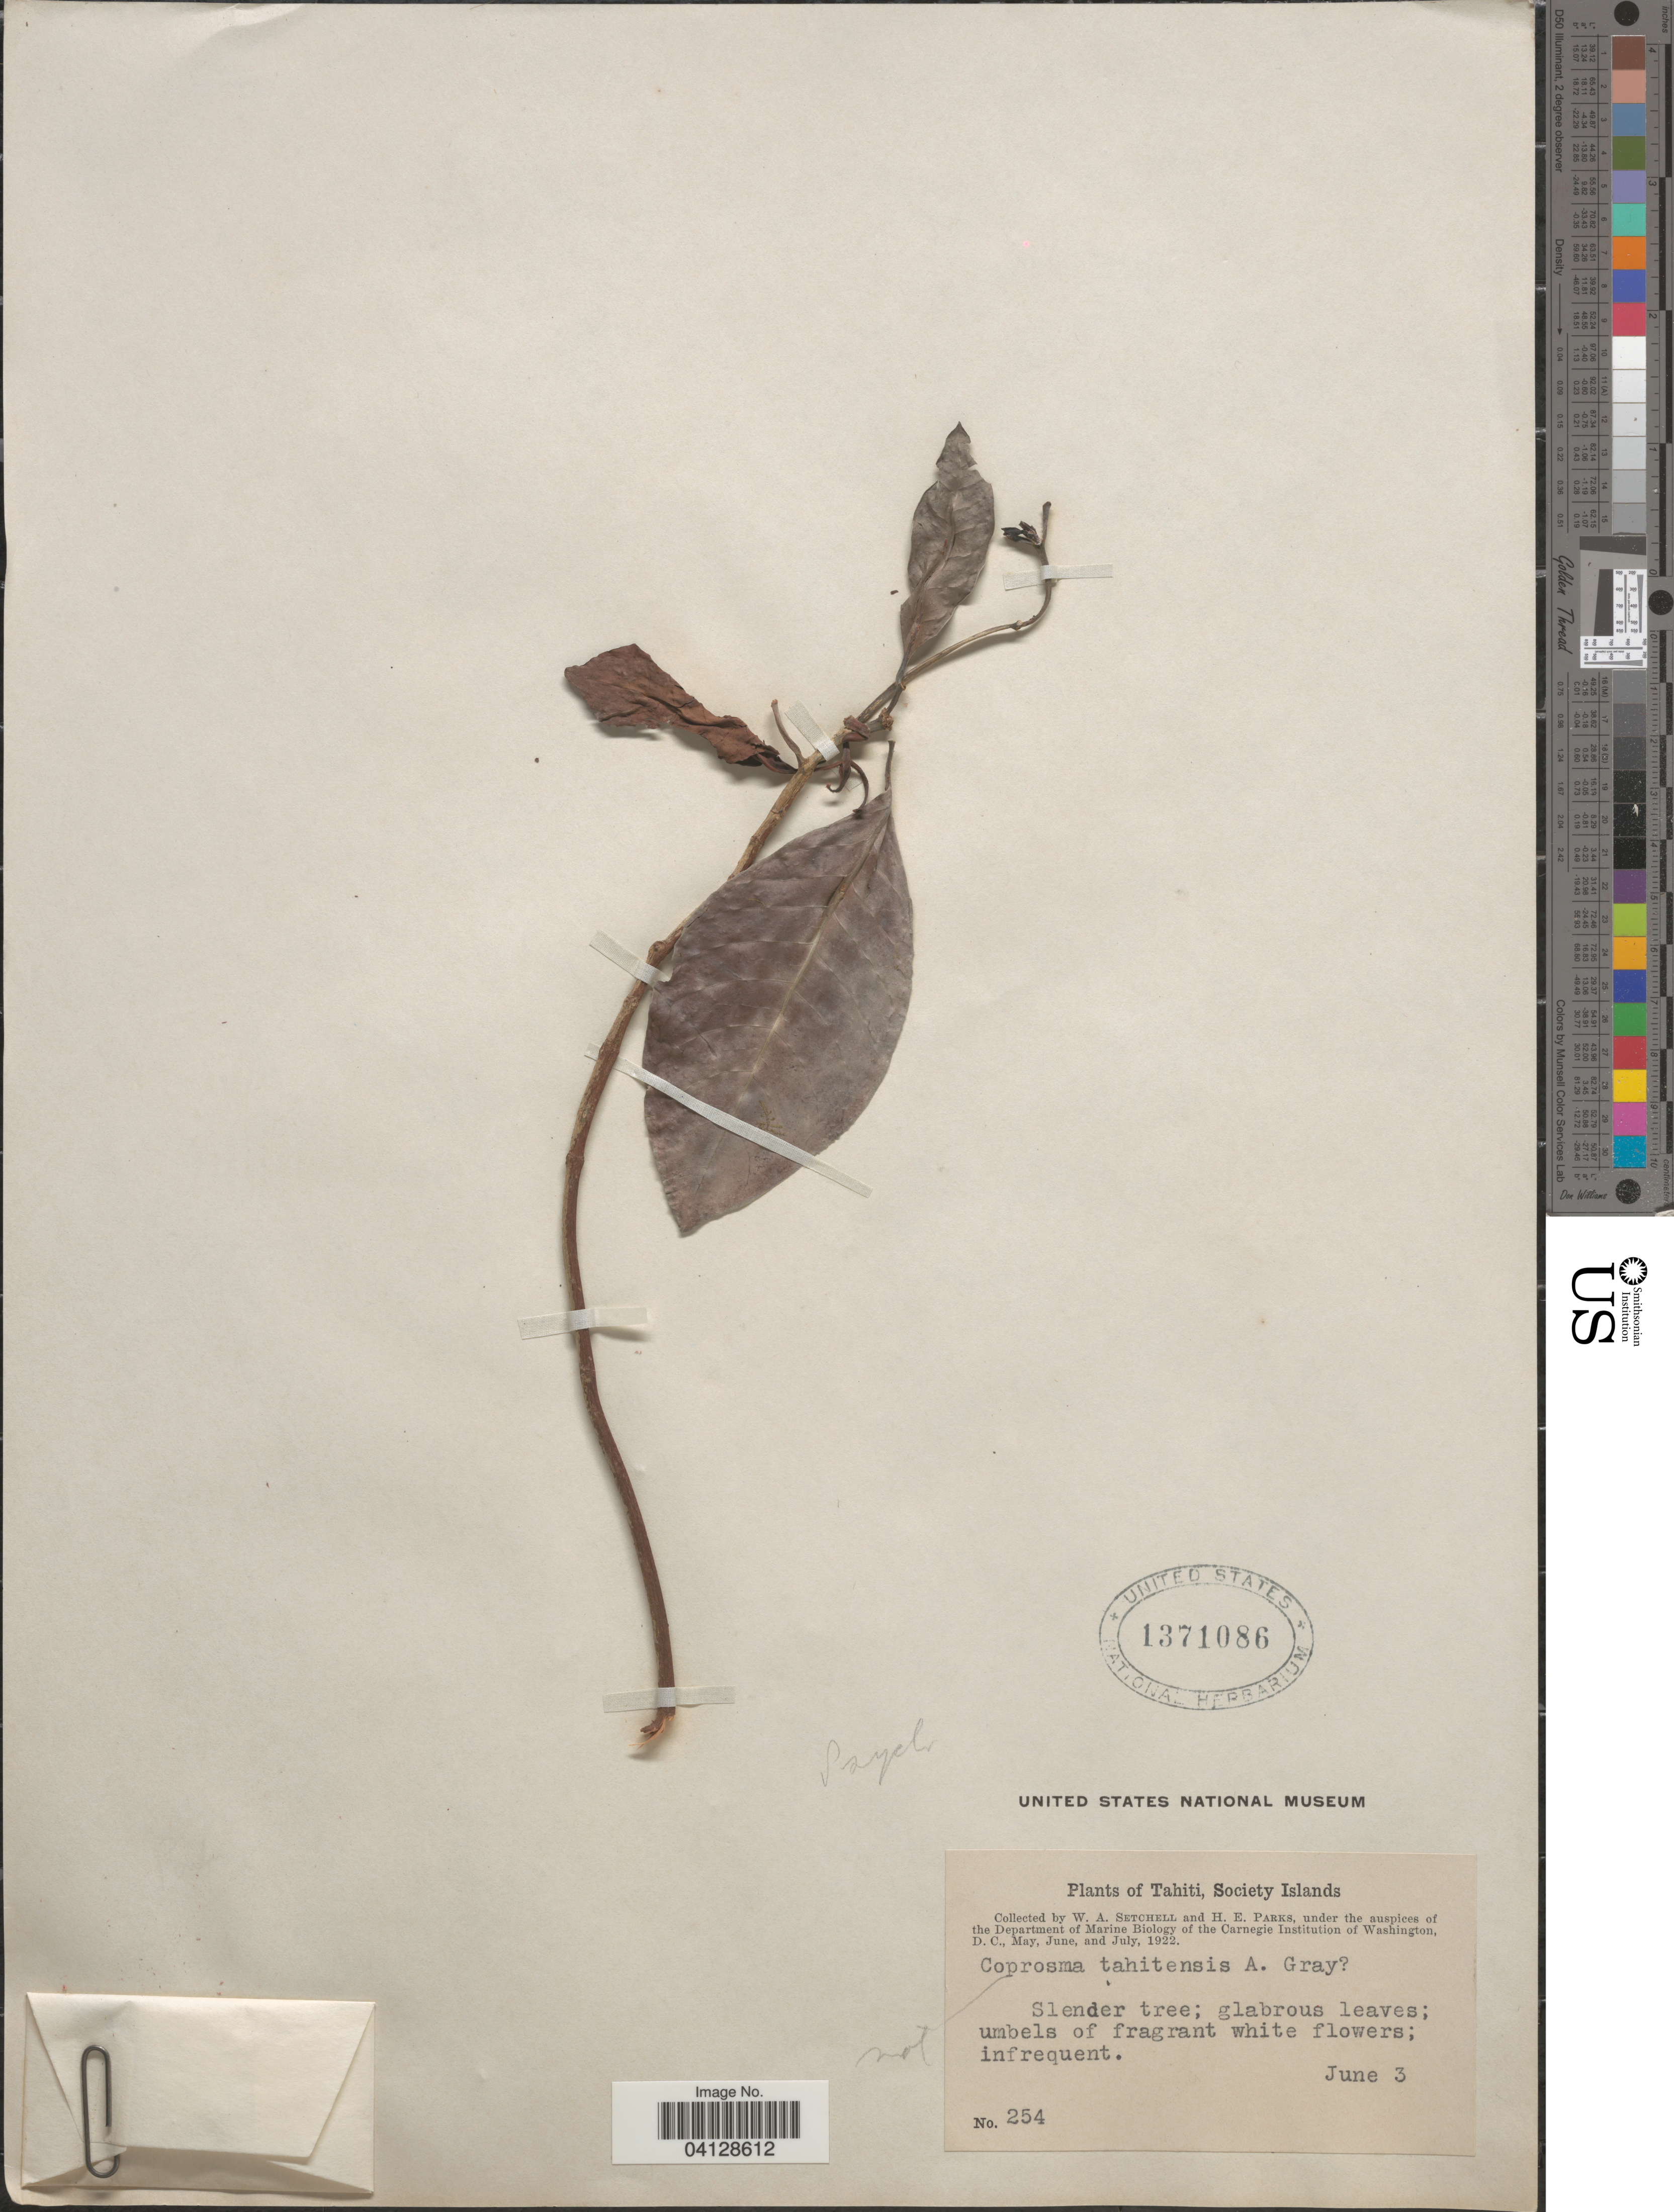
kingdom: Plantae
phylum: Tracheophyta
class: Magnoliopsida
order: Gentianales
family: Rubiaceae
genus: Coprosma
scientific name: Coprosma tahitensis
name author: A. Gray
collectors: W. Setchell & H. E. Parks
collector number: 254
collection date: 1922-06-03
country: French Polynesia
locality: Tahiti, Society Islands.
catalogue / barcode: US 1371086